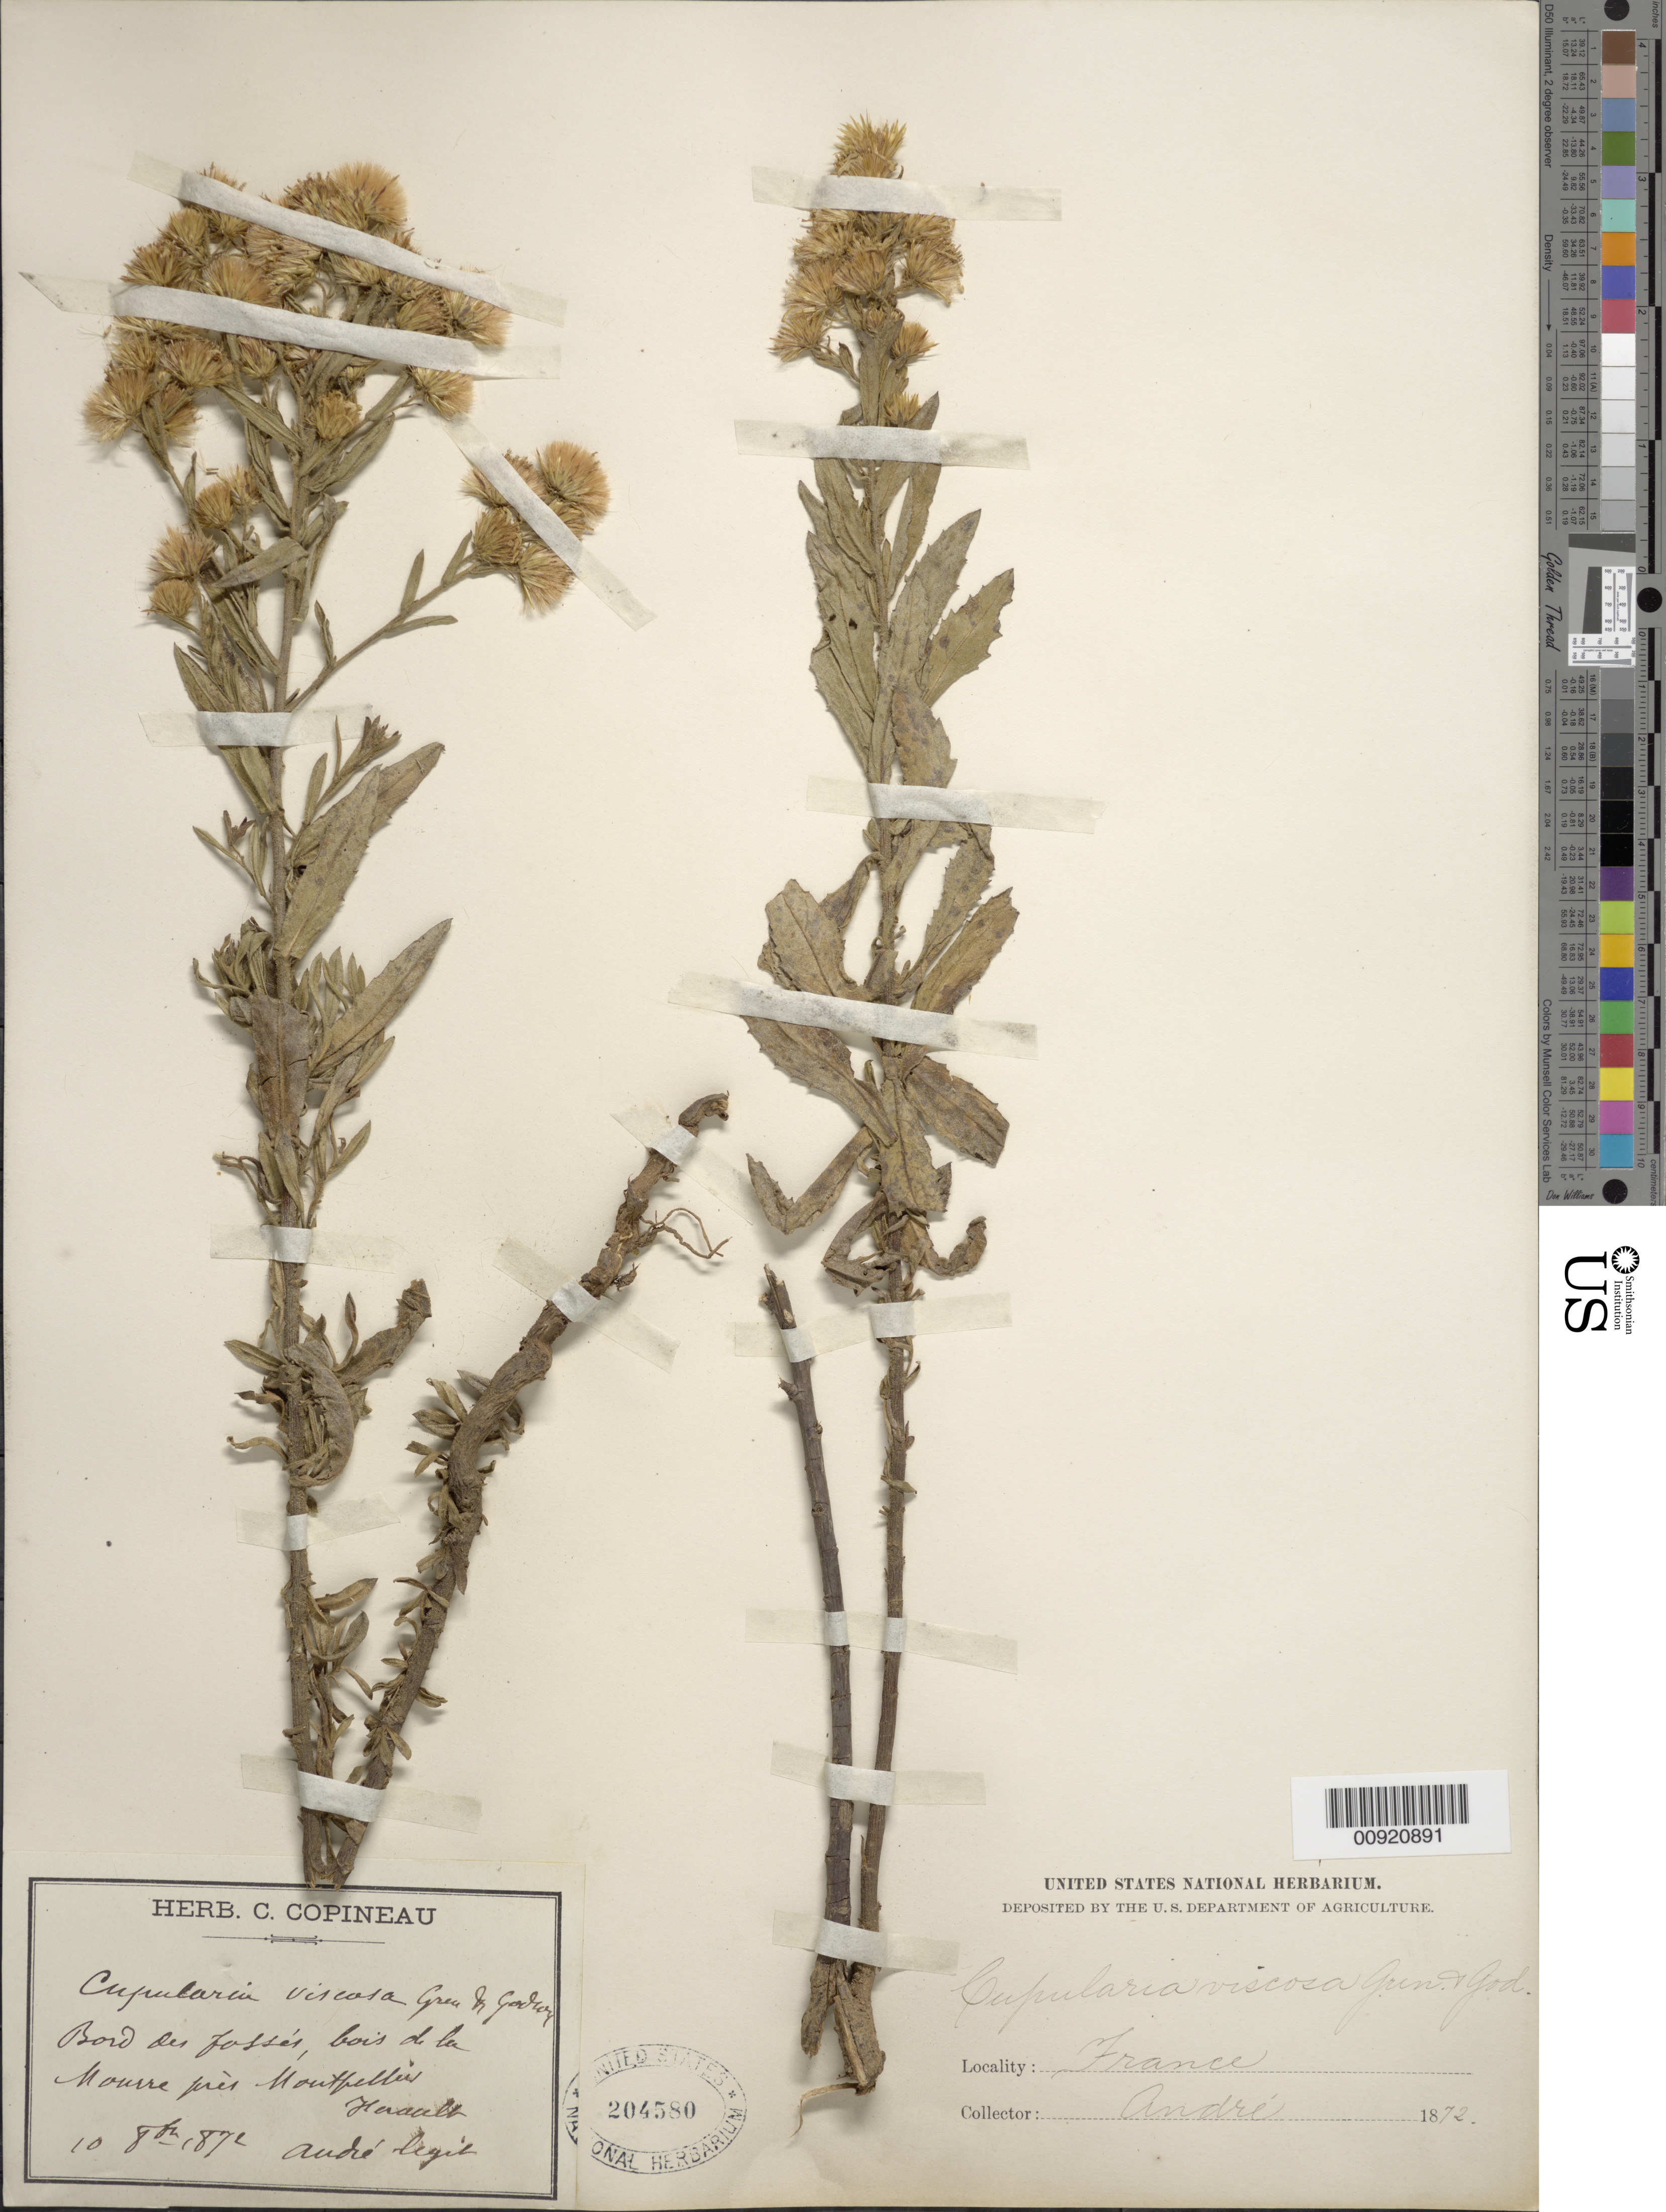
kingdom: Plantae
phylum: Tracheophyta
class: Magnoliopsida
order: Asterales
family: Asteraceae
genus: Inula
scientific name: Inula viscosa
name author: (L.) Aiton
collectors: André, --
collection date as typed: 10 Aug 1872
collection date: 1872-08-10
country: France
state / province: Occitanie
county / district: Herault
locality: Montpellier Hérault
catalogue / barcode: US 204580